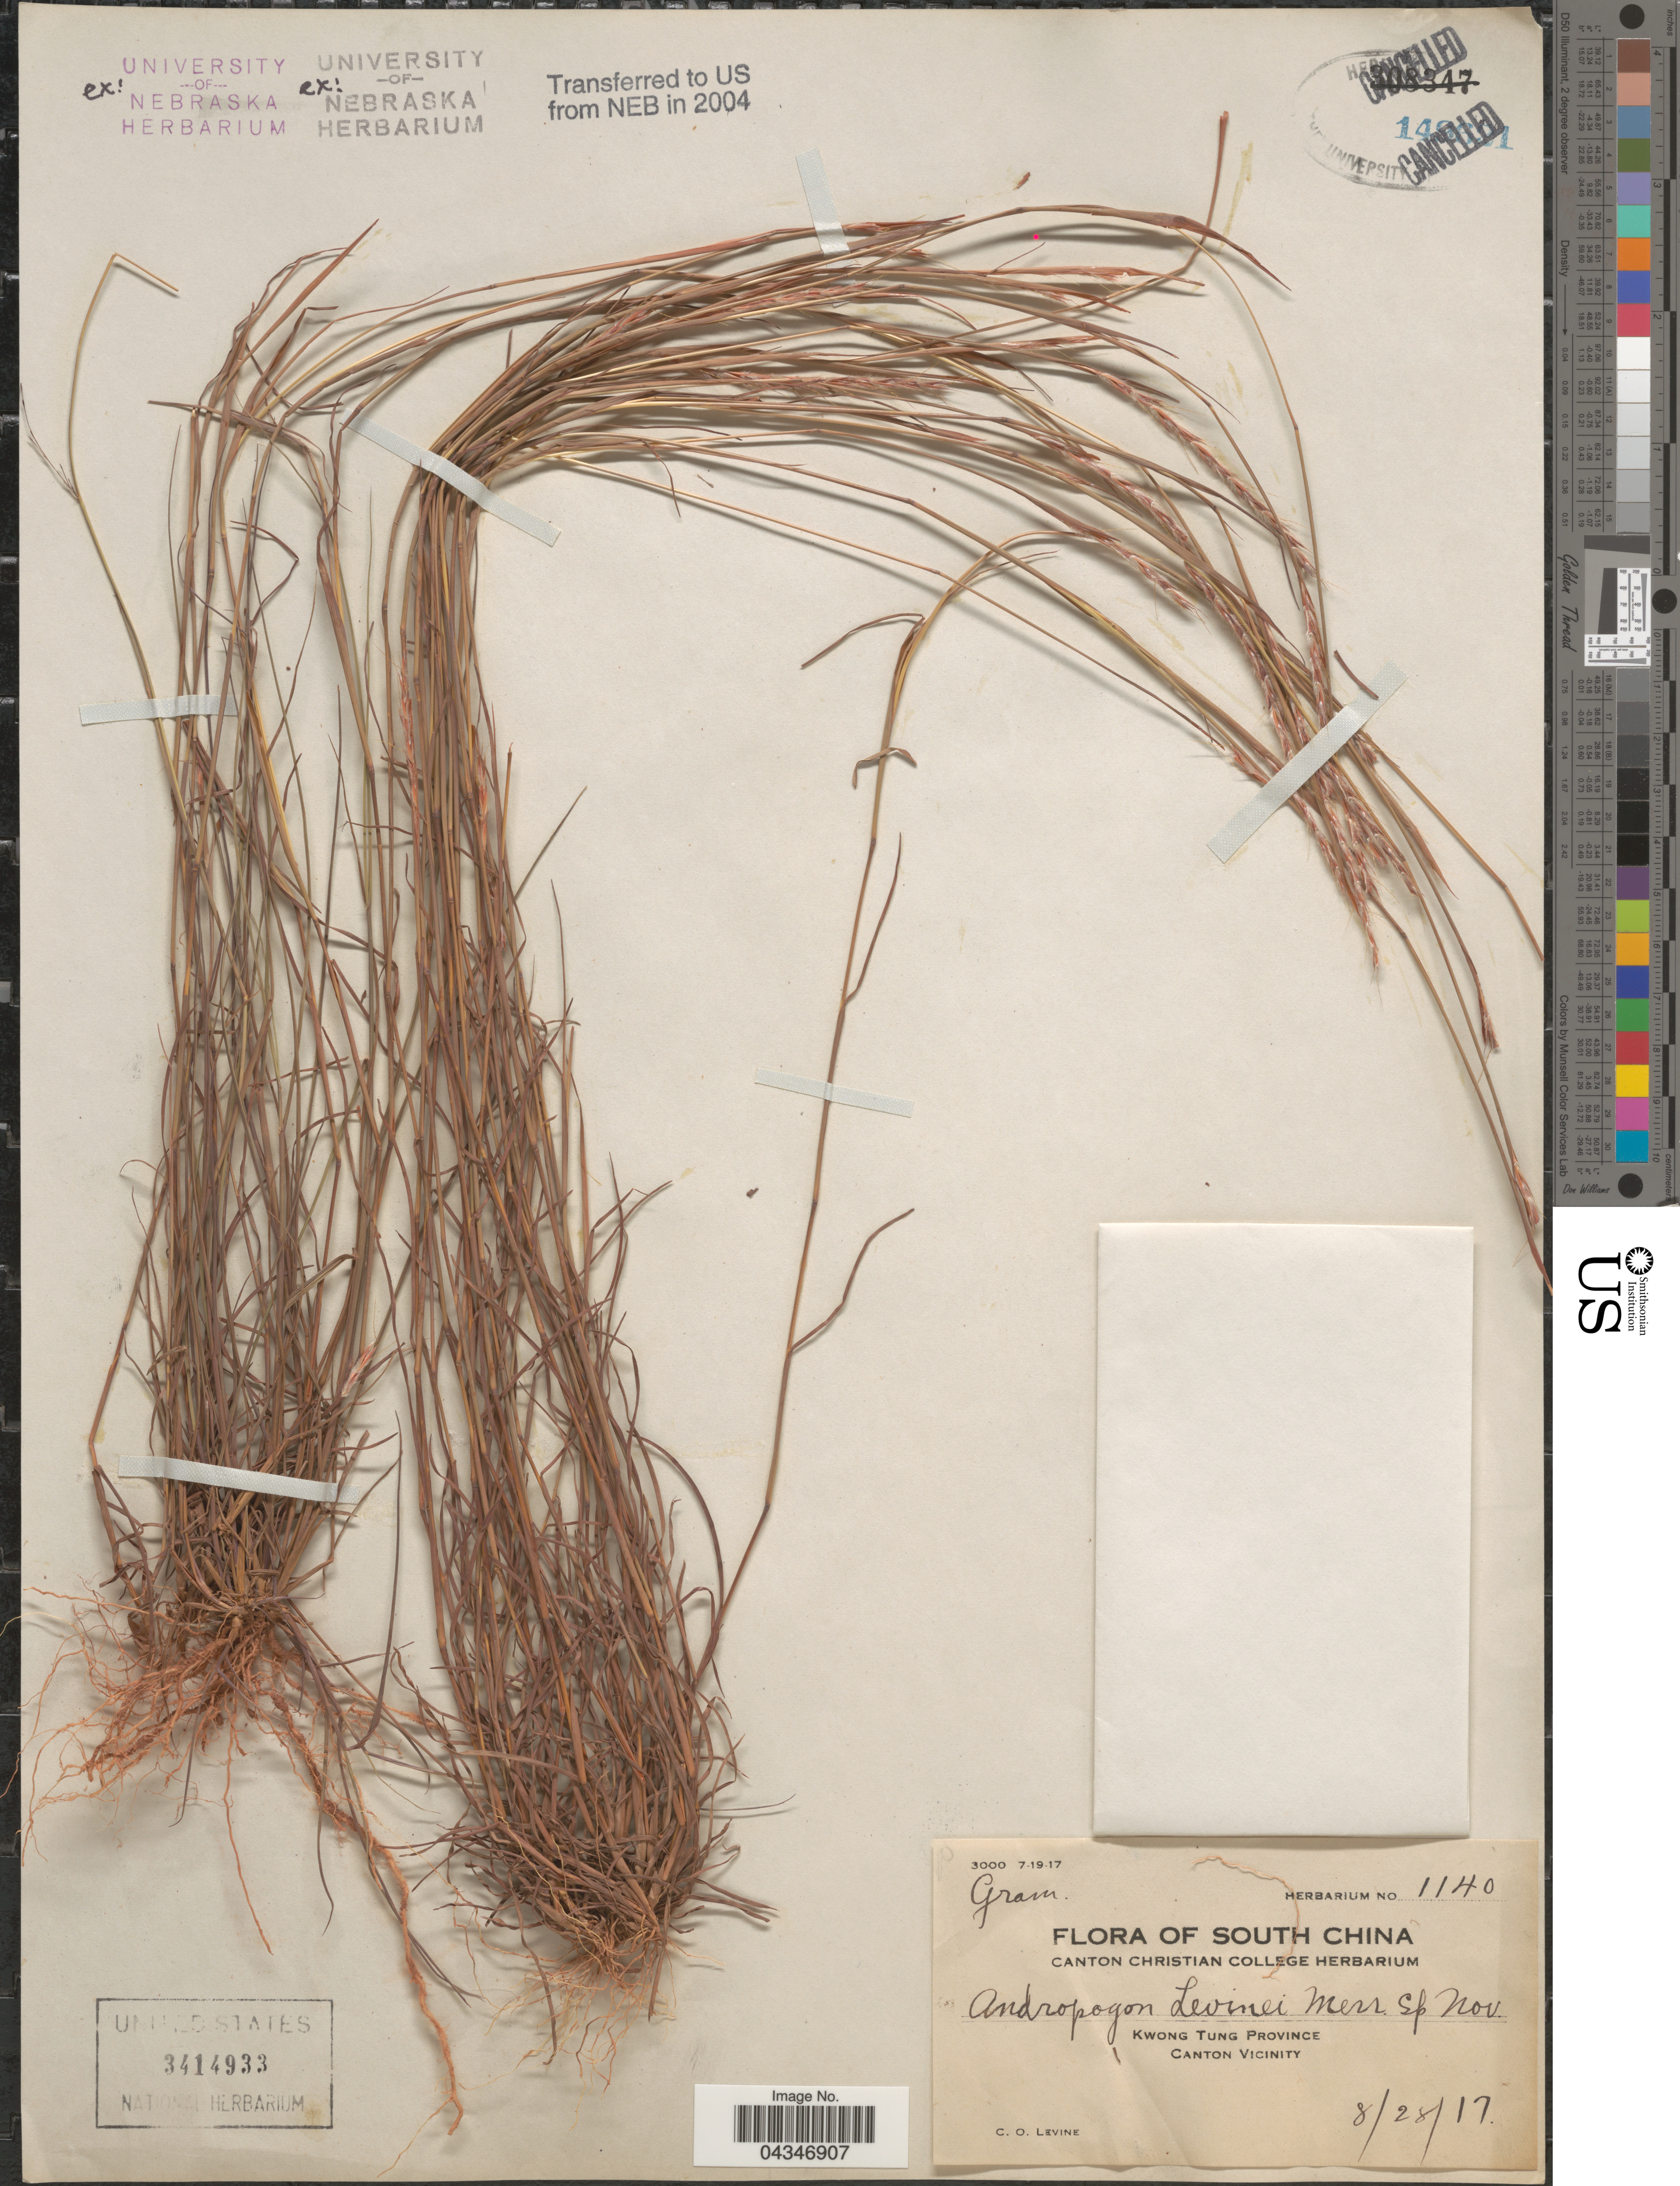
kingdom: Plantae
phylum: Tracheophyta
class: Liliopsida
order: Poales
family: Poaceae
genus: Andropogon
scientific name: Andropogon sp.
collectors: C. O. Levine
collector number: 1140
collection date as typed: Transcribed d/m/y: 28/8/17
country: China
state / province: Guangdong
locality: South China. Kwong Tung Province. Canton Vicinity.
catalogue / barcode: US 3414933